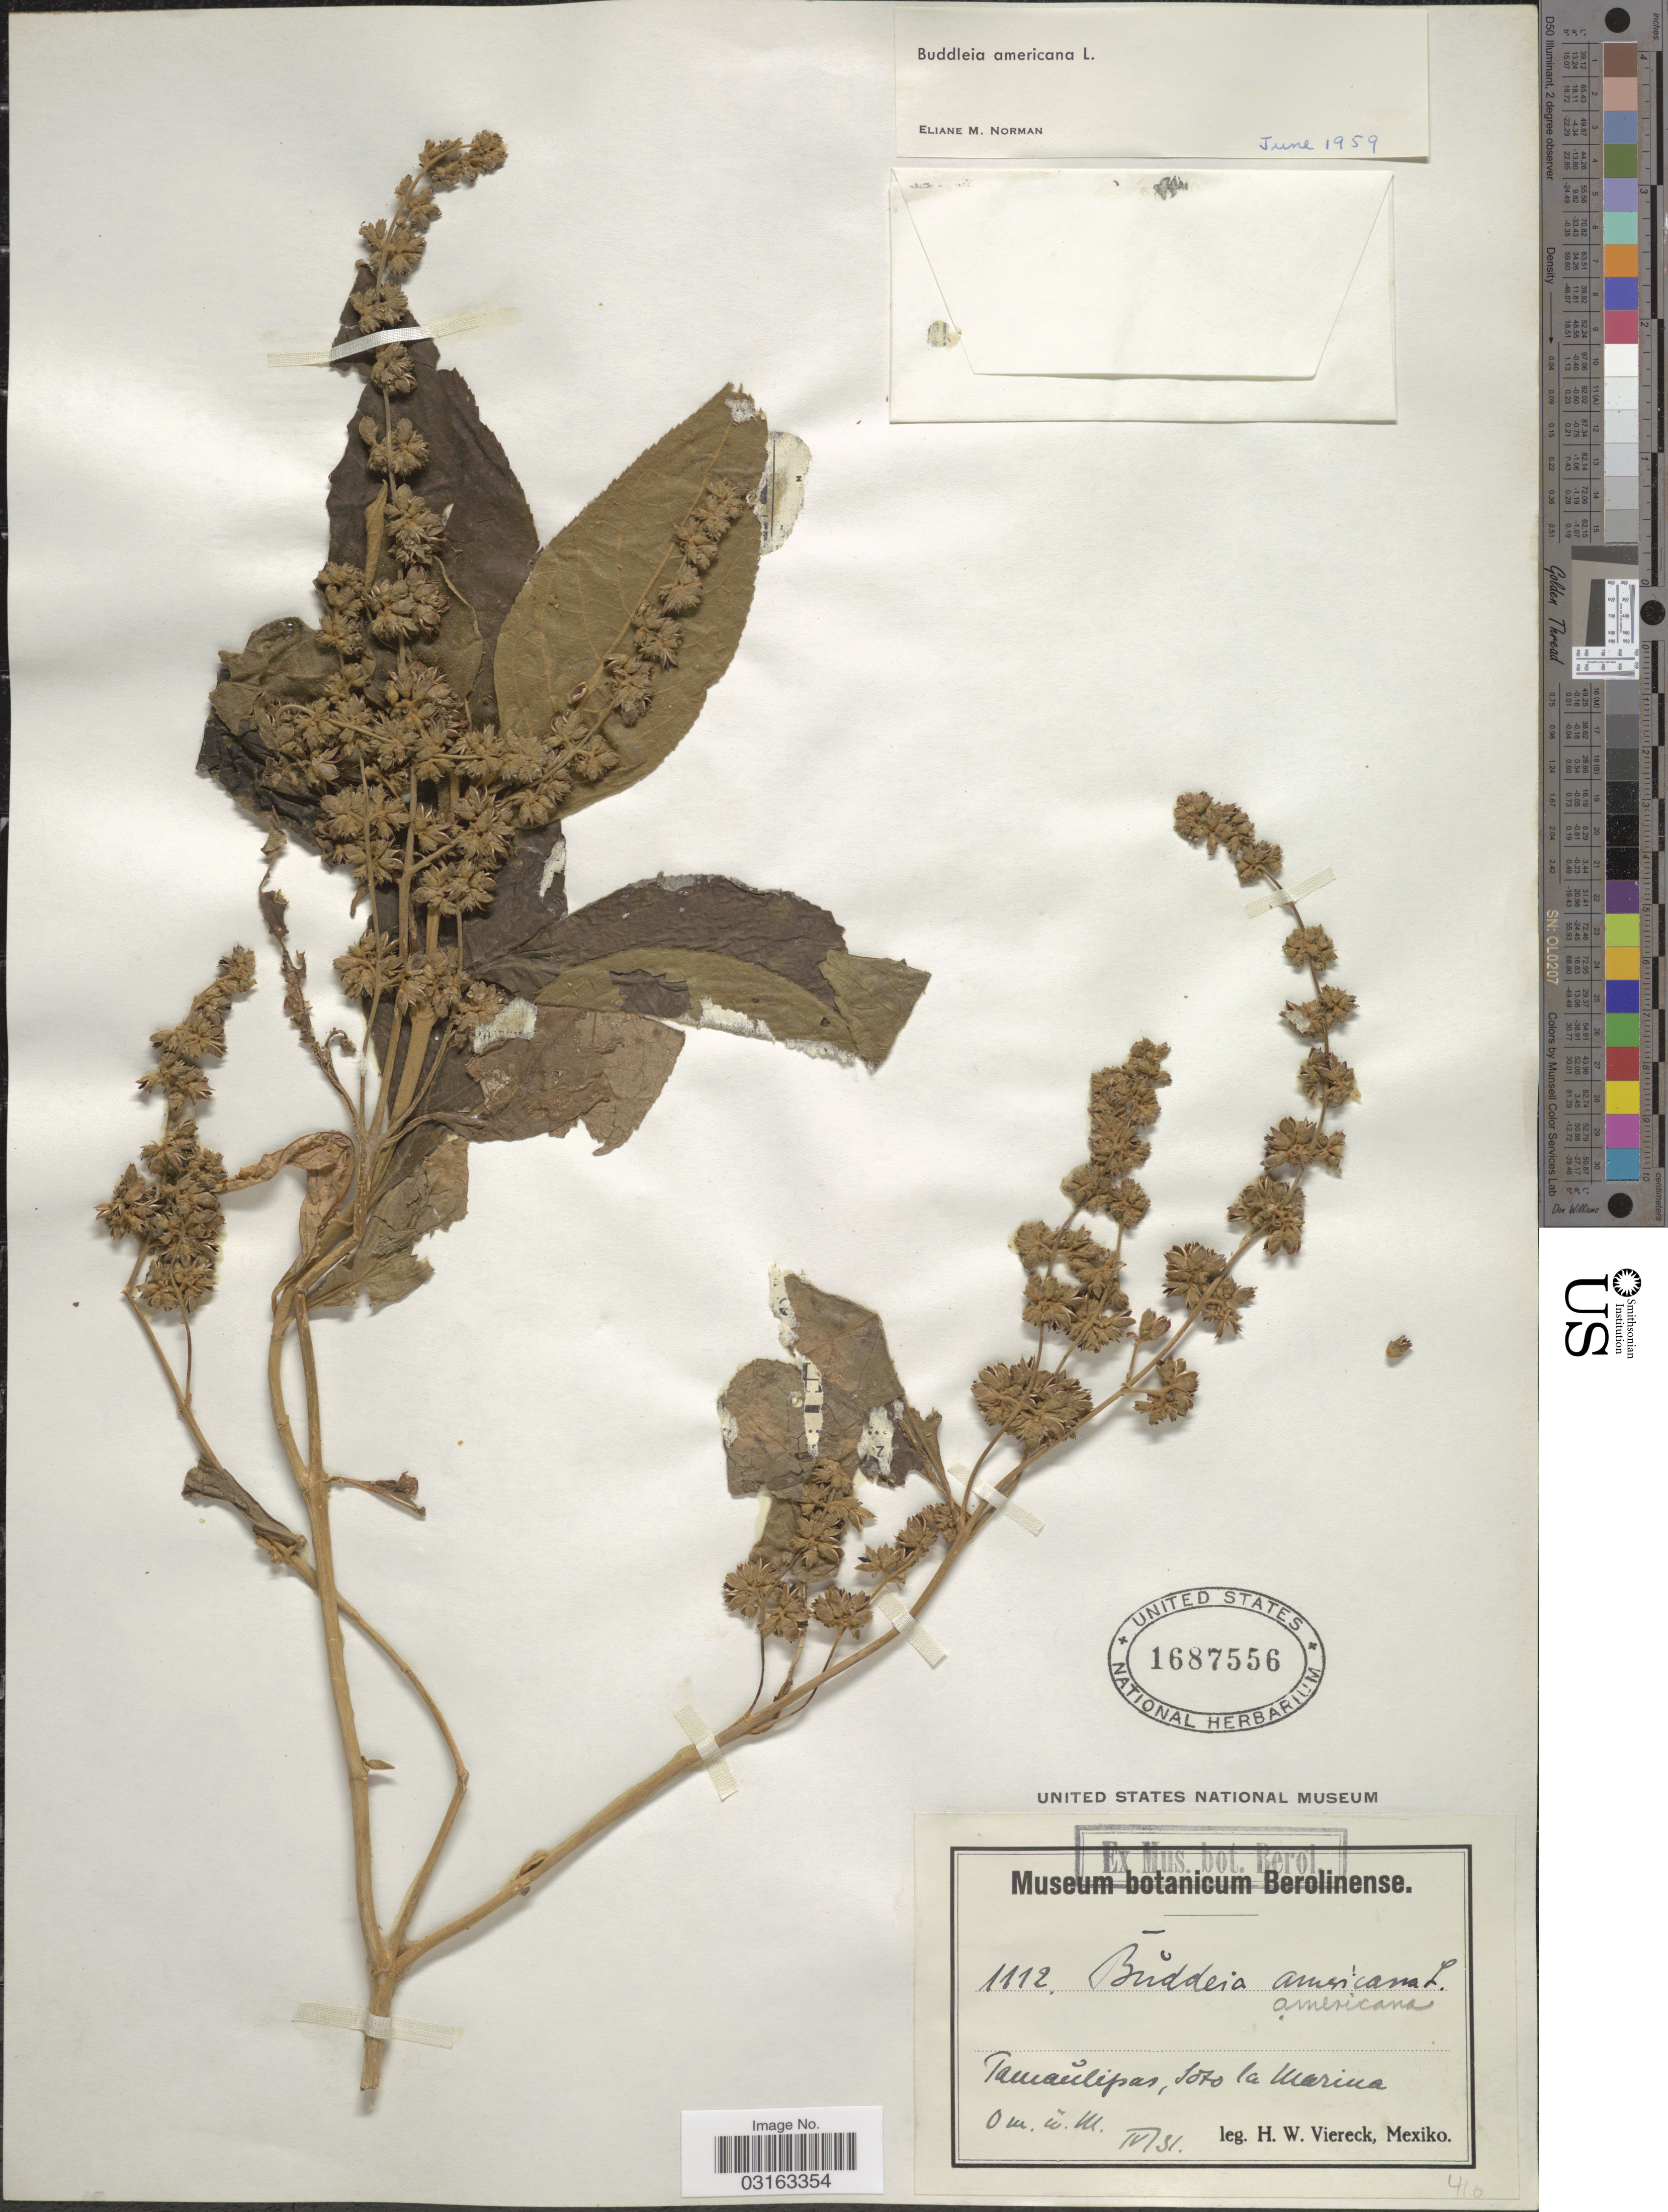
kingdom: Plantae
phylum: Tracheophyta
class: Magnoliopsida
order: Lamiales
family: Scrophulariaceae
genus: Buddleja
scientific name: Buddleja americana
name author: L.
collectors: H. W. Viereck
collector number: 1112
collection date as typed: Transcribed d/m/y: /4/31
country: Mexico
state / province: Tamaulipas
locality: Soto la Marina.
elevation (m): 0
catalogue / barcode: US 1687556